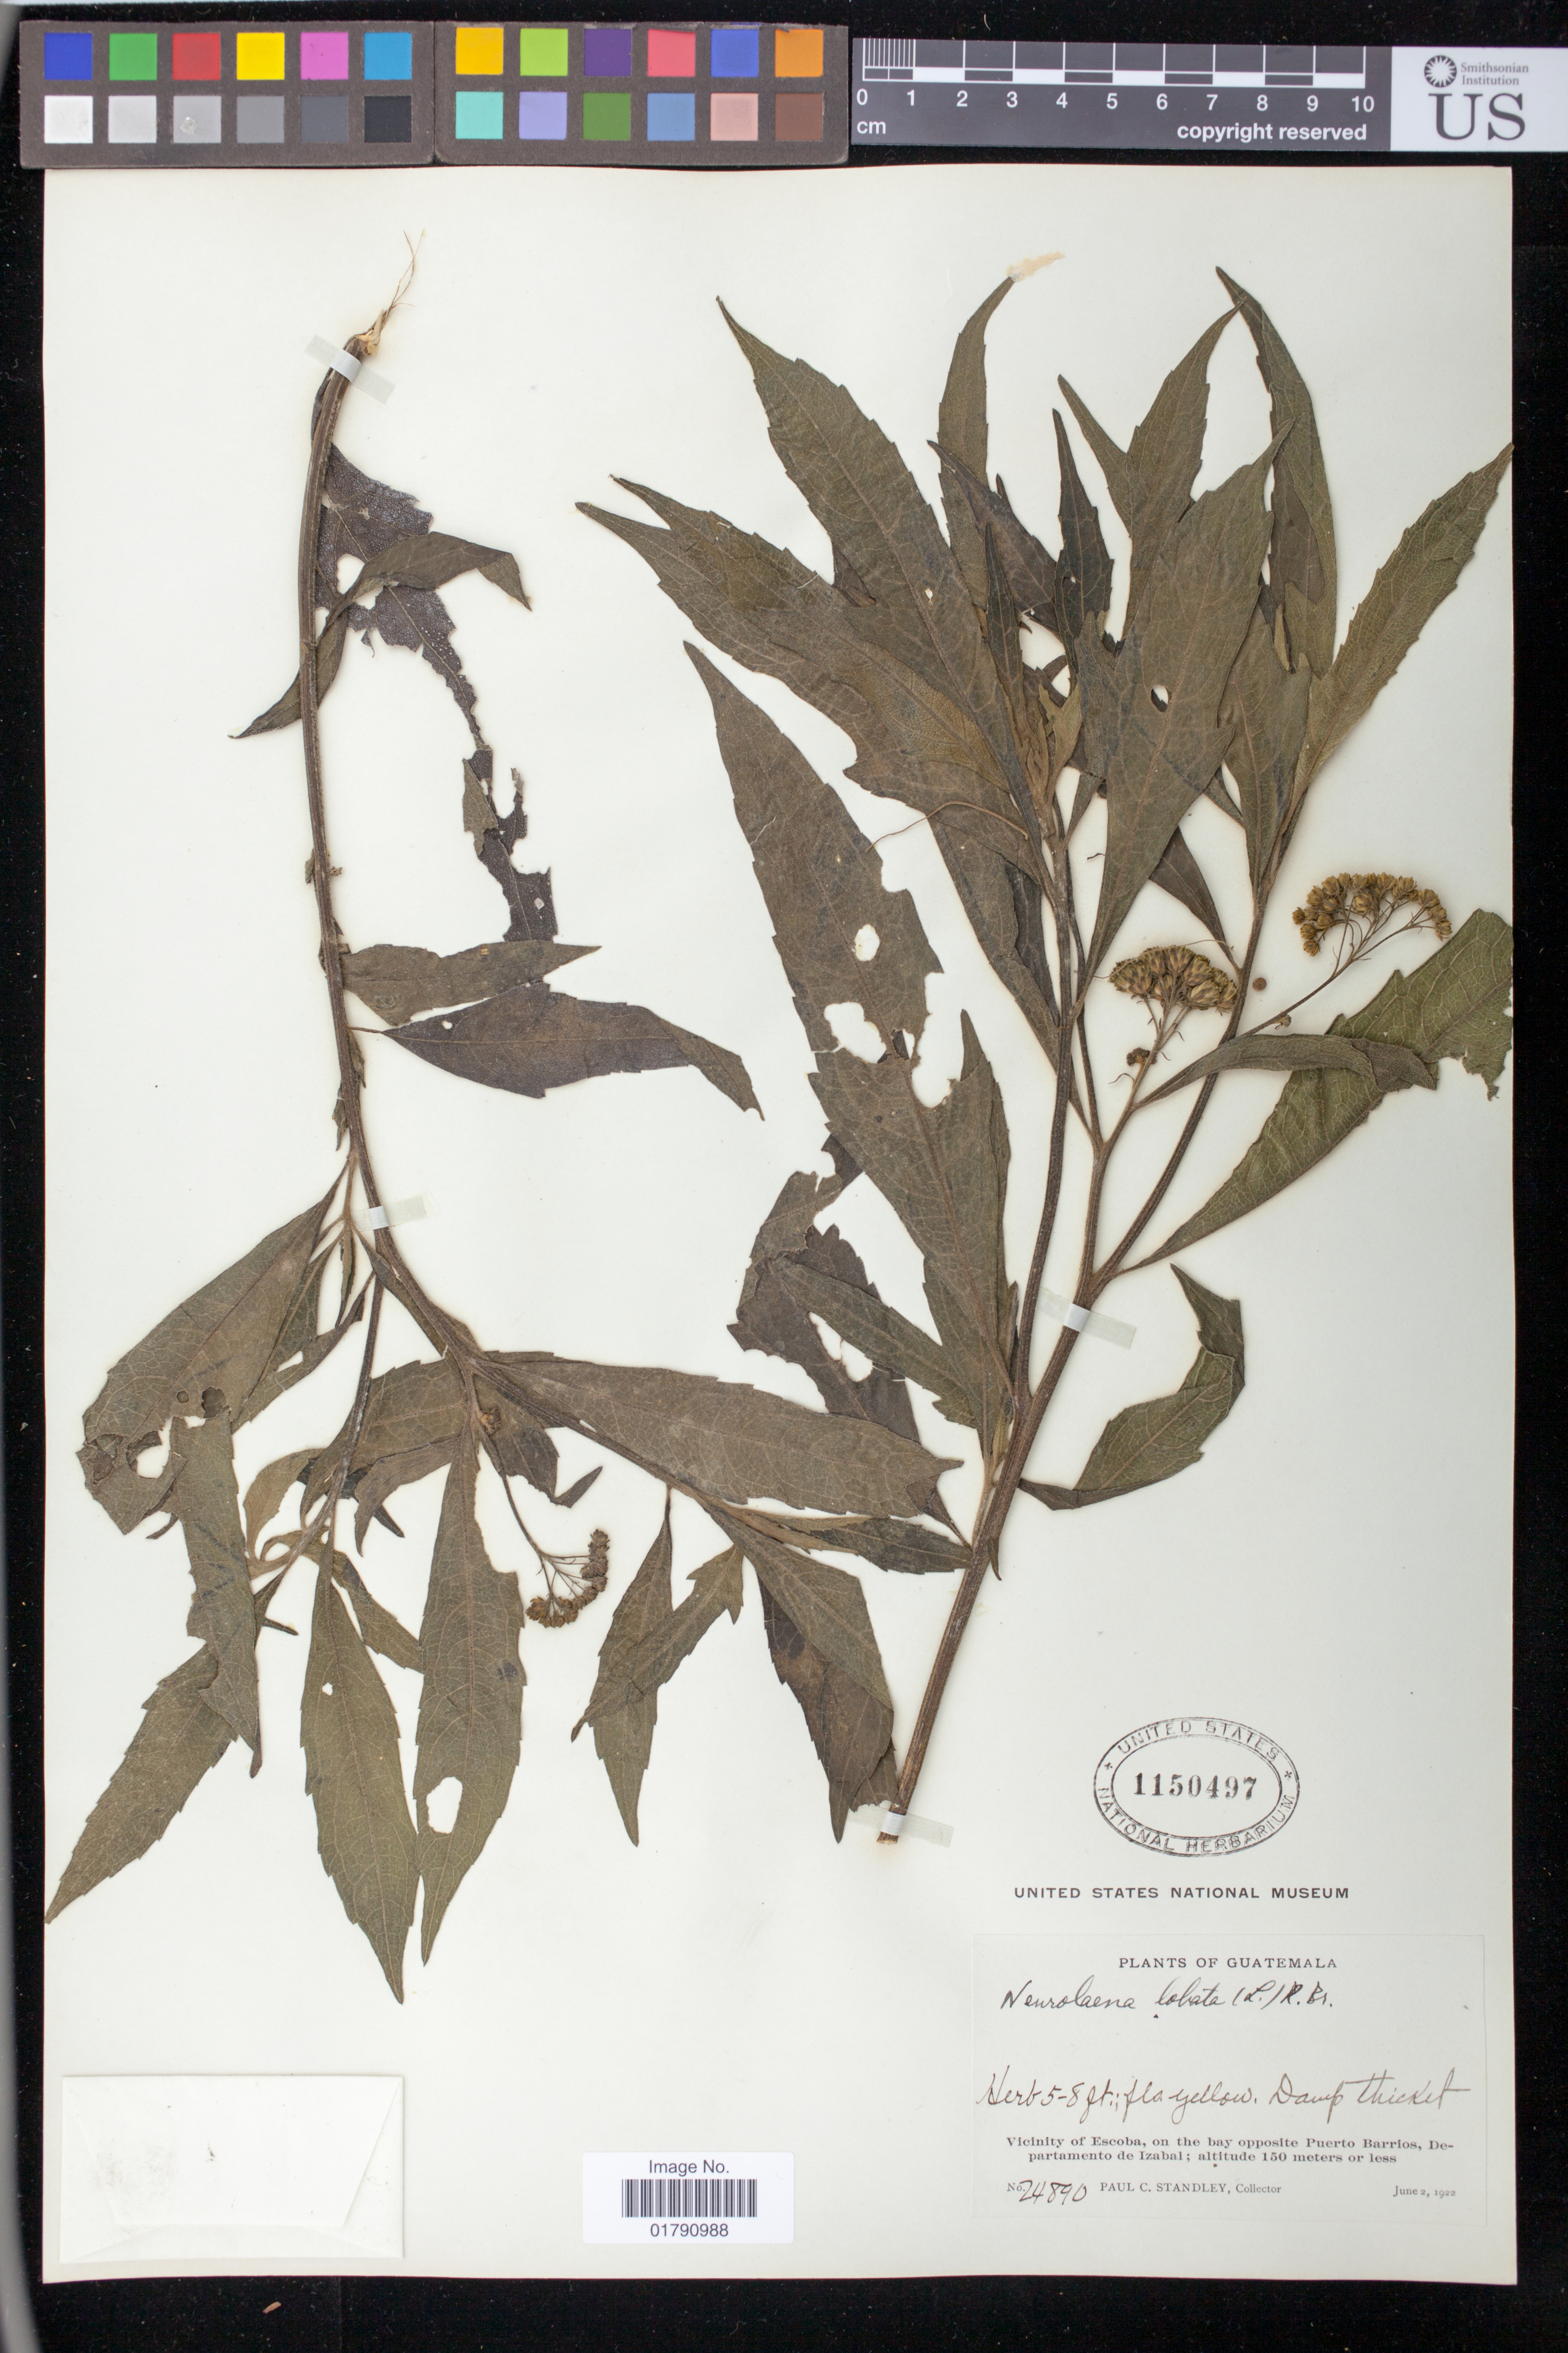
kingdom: Plantae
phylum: Tracheophyta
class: Magnoliopsida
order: Asterales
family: Asteraceae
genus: Neurolaena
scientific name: Neurolaena lobata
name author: (L.) R. Br. ex Cass.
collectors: P. C. Standley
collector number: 24890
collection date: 1922-06-02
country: Guatemala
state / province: Izabal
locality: Vicinity of Escoba, on the bay opposite Puerto Barrios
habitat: Damp thicket.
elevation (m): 150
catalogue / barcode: US 1150497